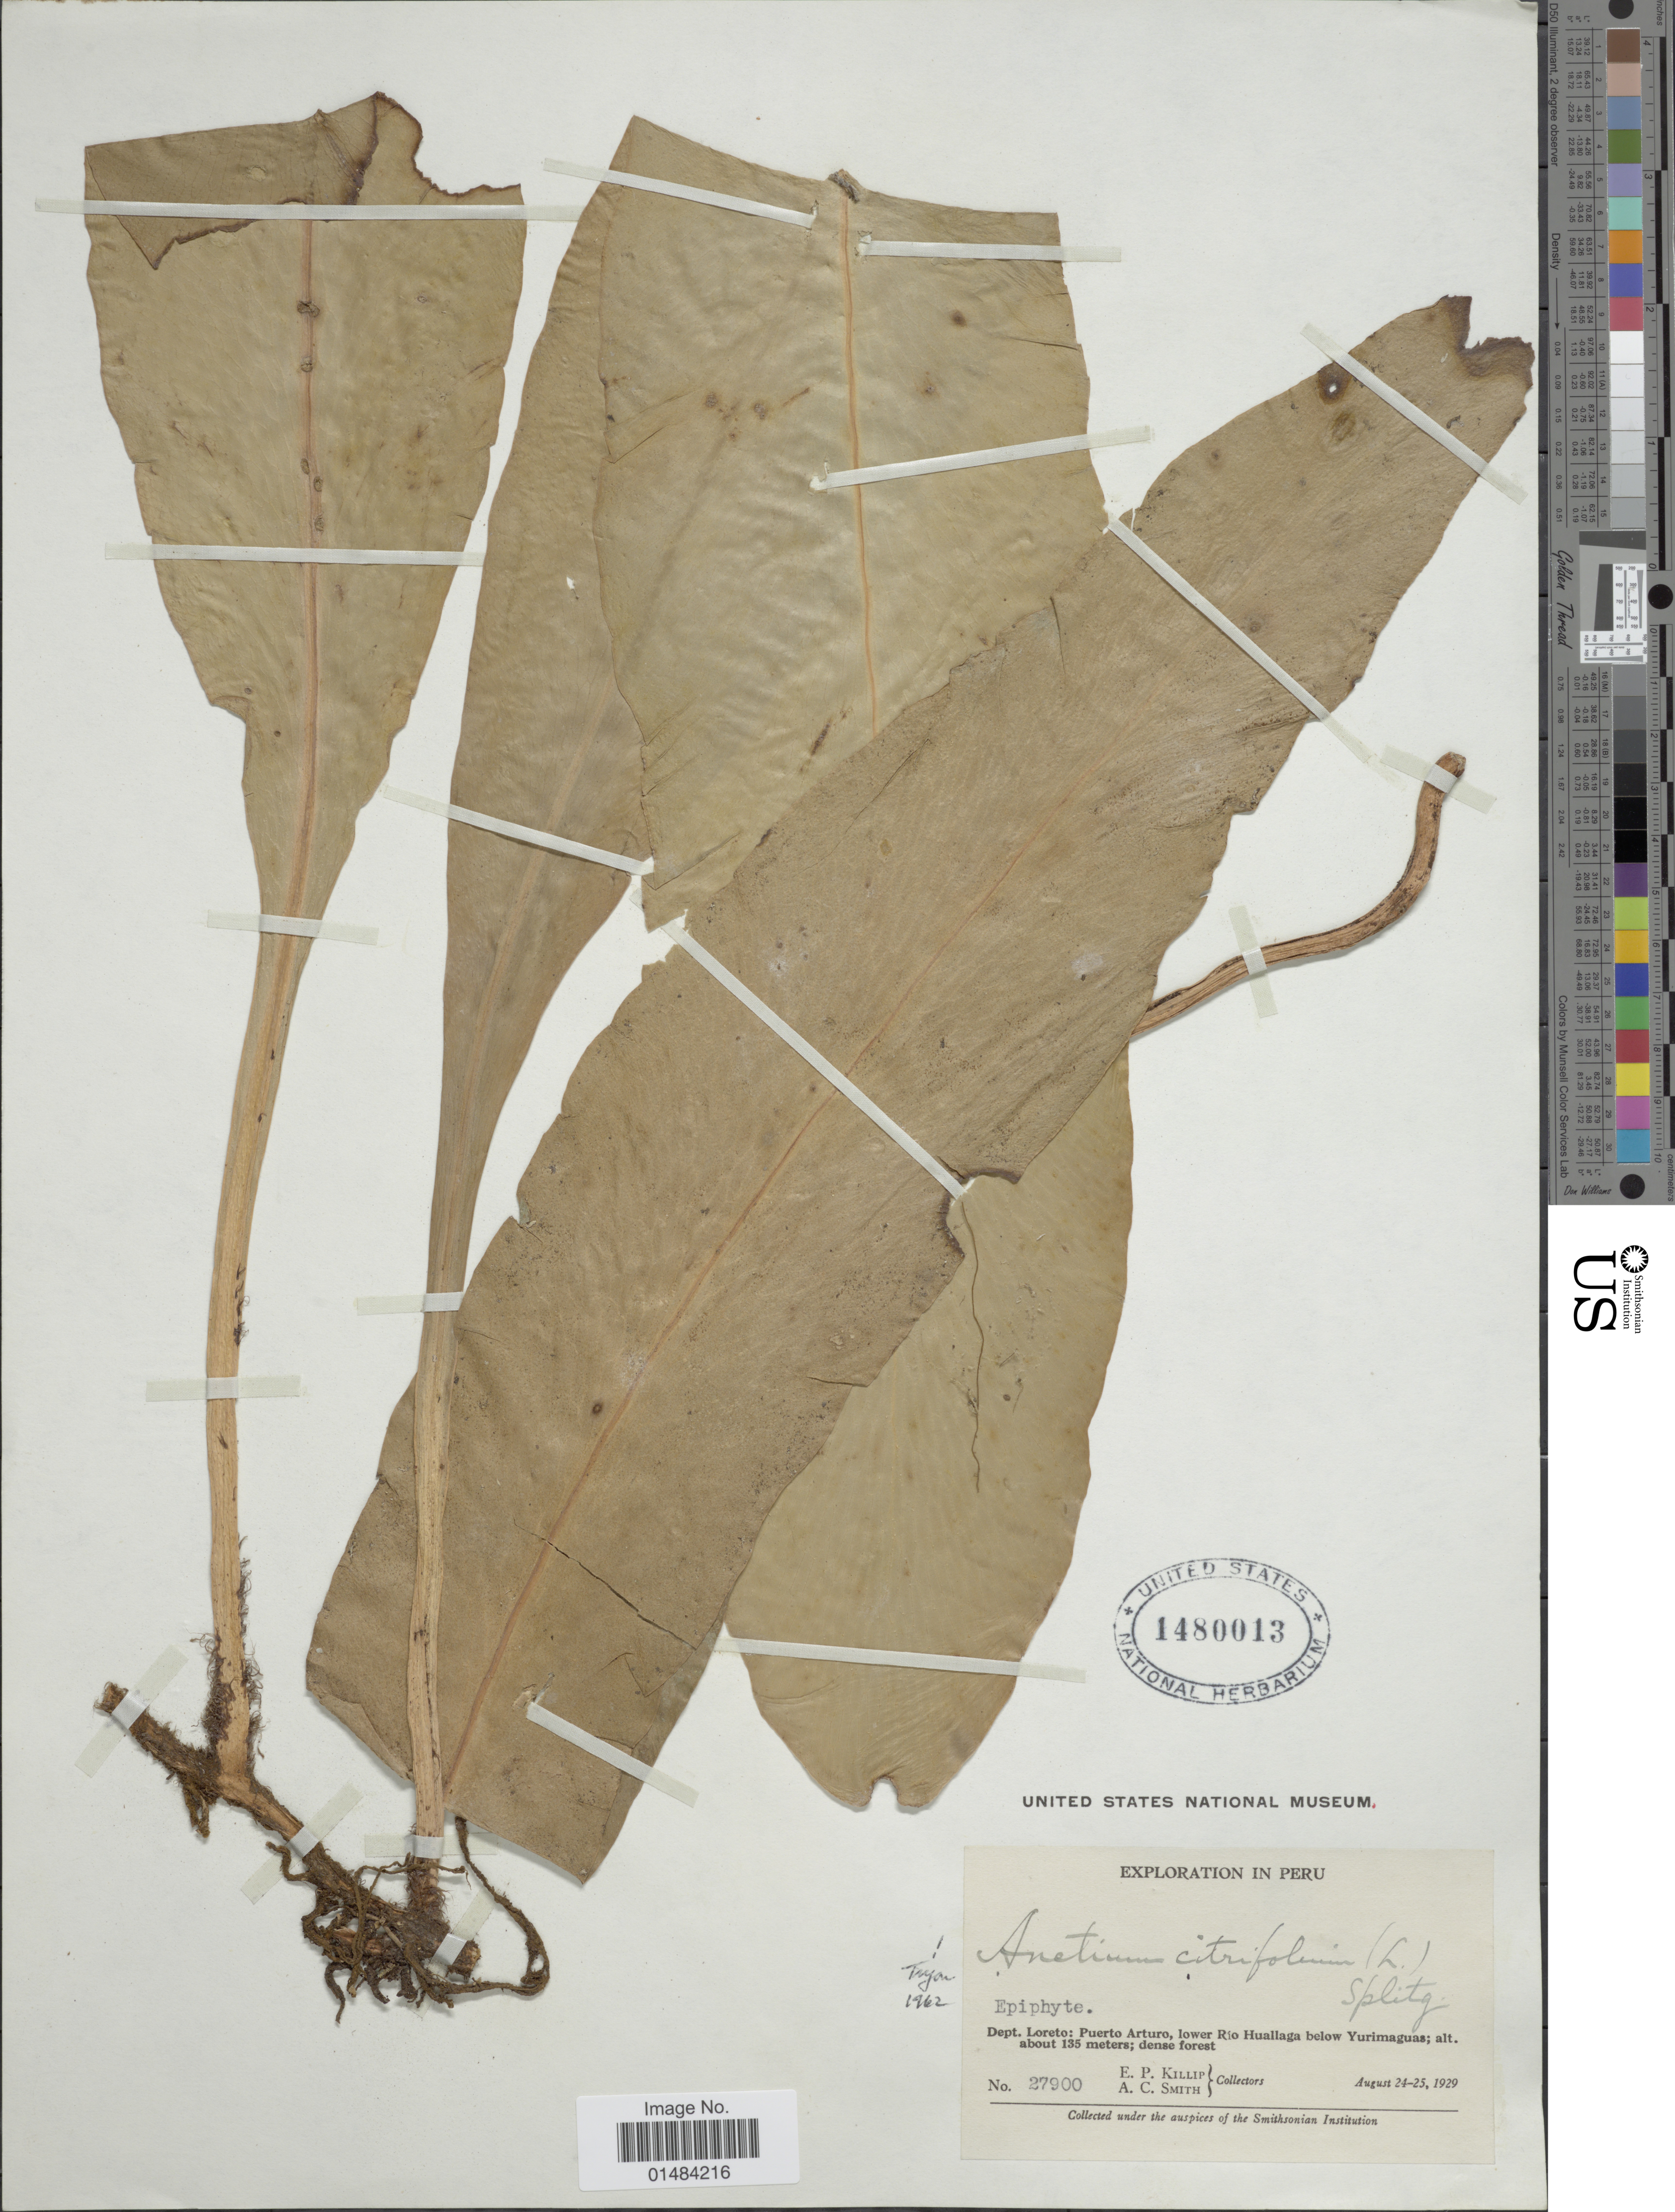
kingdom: Plantae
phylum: Tracheophyta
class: Polypodiopsida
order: Polypodiales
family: Pteridaceae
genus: Anetium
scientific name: Anetium citrifolium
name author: (L.) Splitg.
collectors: E. P. Killip & A. C. Smith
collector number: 27900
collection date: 1929-08-24/1929-08-25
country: Peru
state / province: Loreto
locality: Peru, Dept. Loreto: Puerto Arturo, lower Rio Huallaga below Yurimaguas.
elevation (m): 135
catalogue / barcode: US 1480013